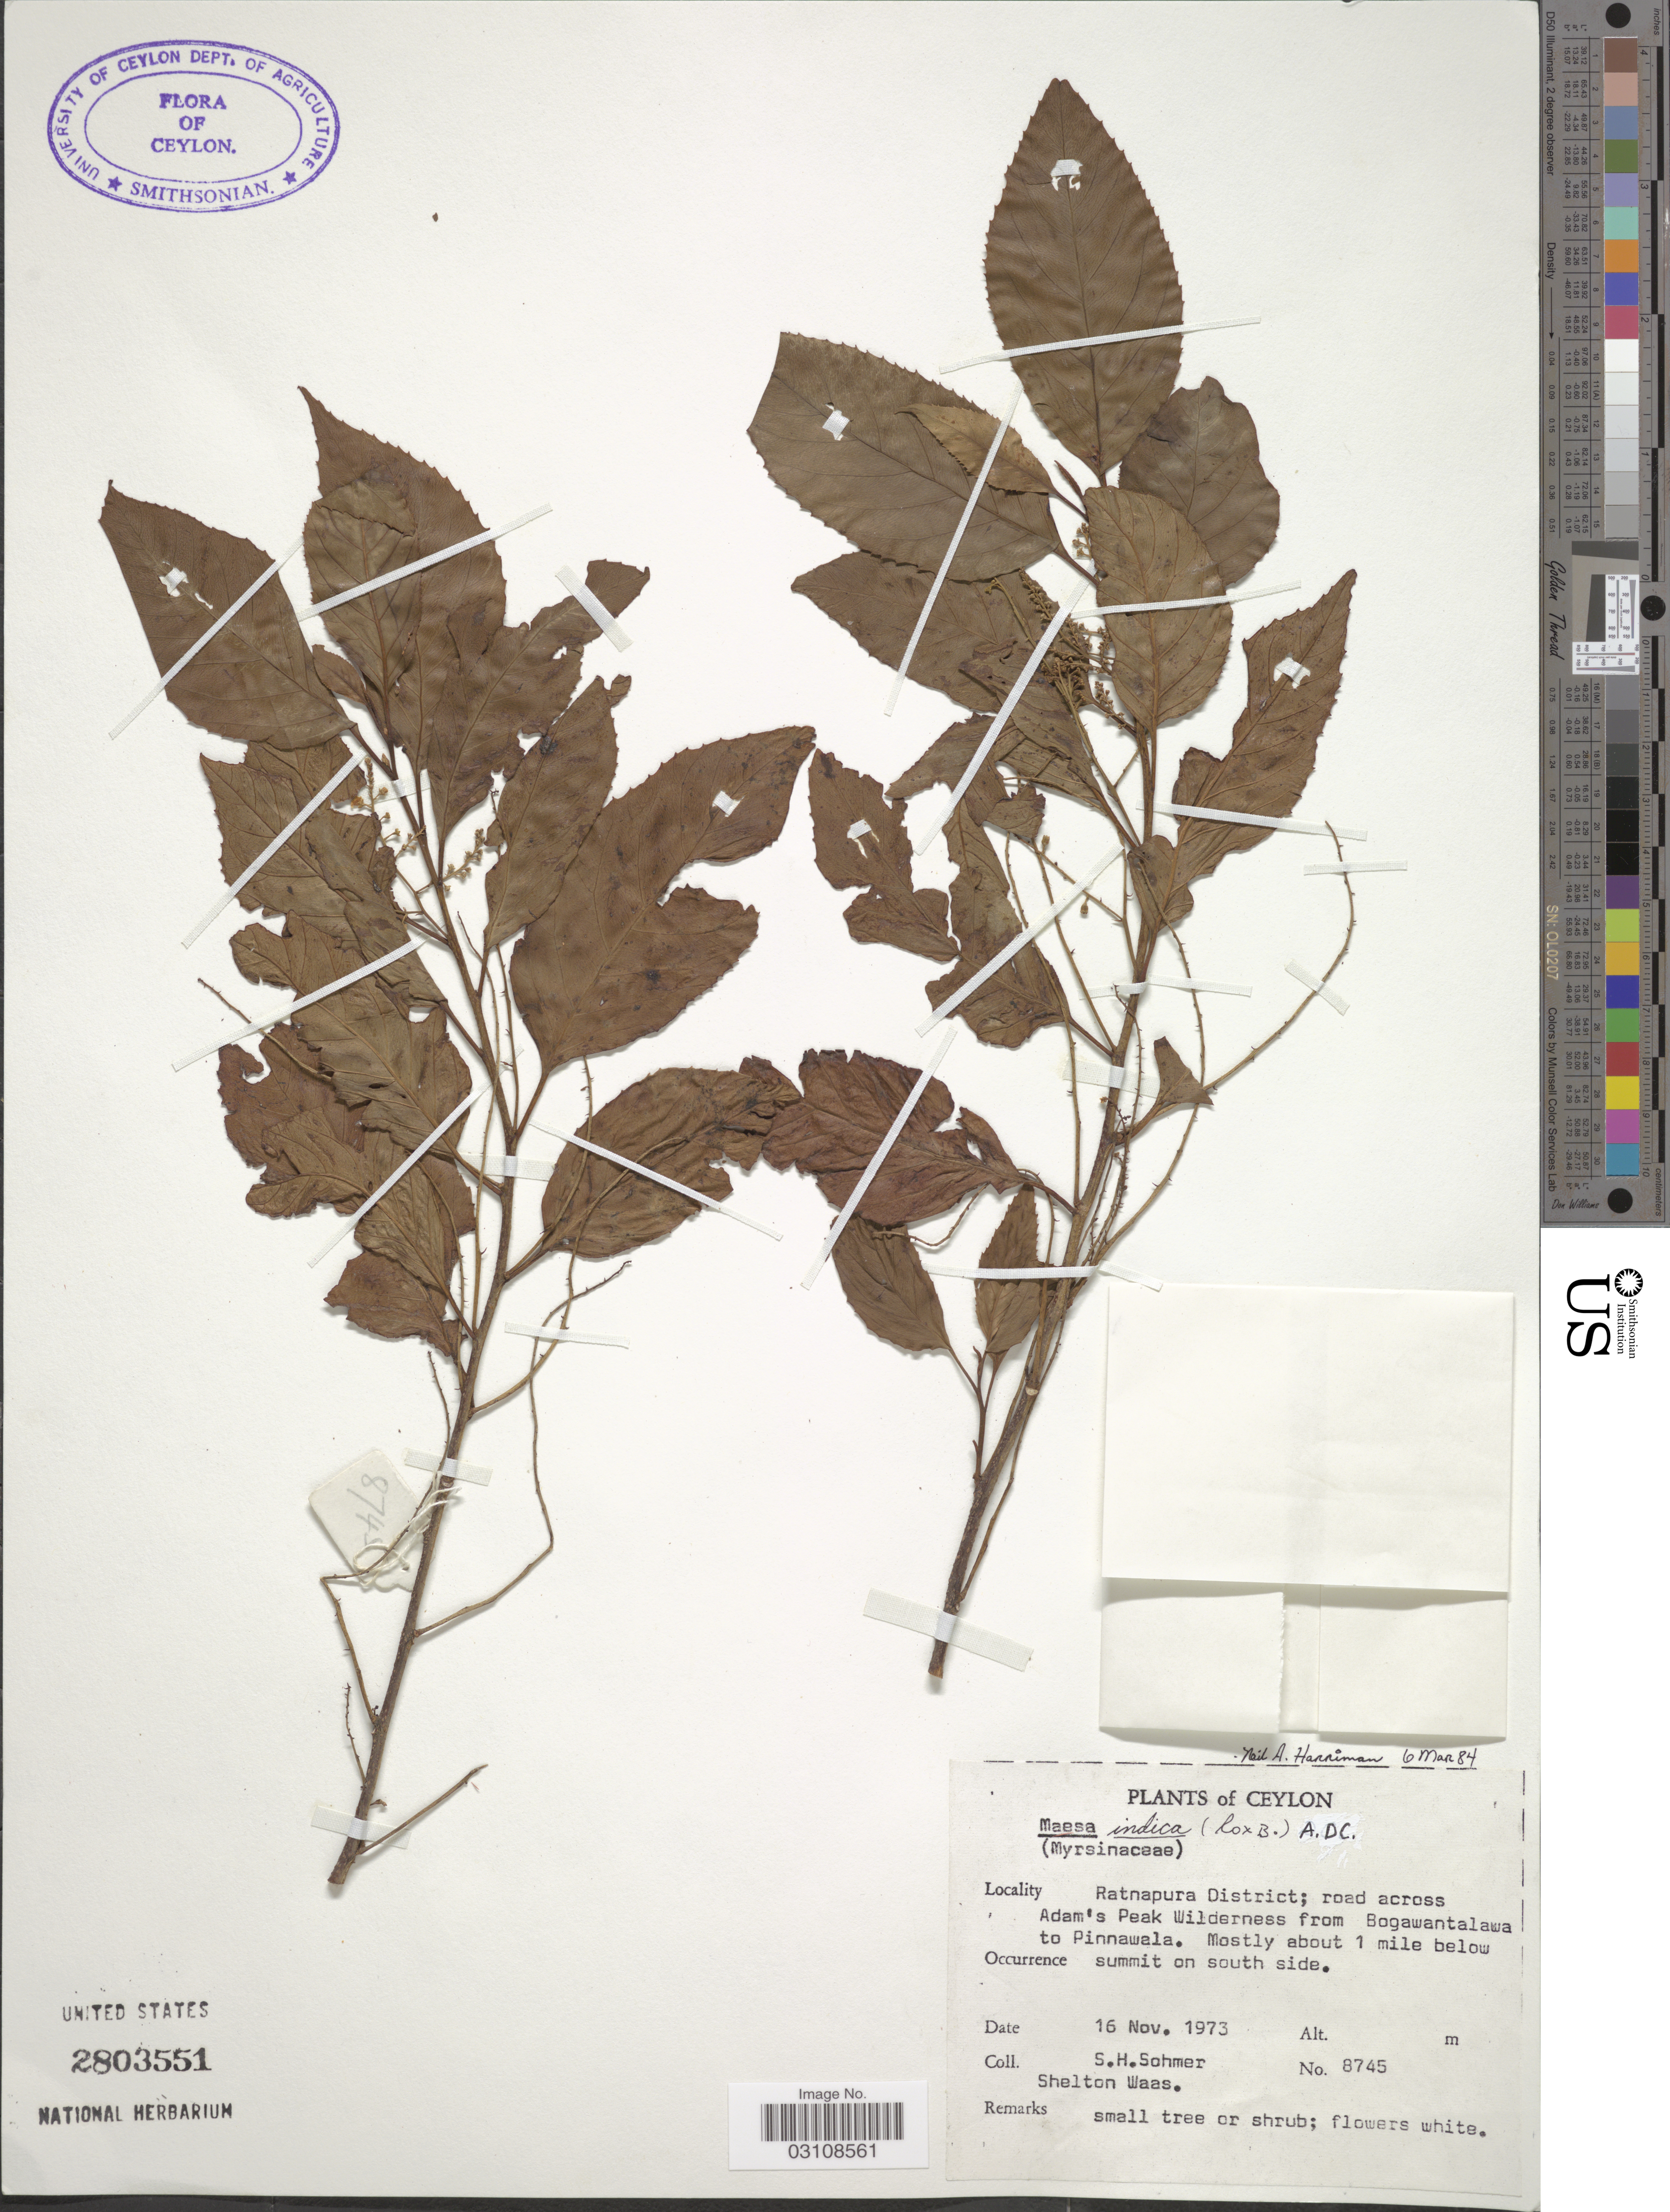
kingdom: Plantae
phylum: Tracheophyta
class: Magnoliopsida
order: Ericales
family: Primulaceae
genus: Maesa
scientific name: Maesa indica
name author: (Roxb.) A. DC.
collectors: S. H. Sohmer & S. Waas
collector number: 8745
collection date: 1973-11-16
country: Sri Lanka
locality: Ceylon. Ratnapura District; road across Adam's Peak Wilderness from Bogawantalawa to Pinnawala. Mostly about 1 mile below summit on south side.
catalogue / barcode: US 2803551